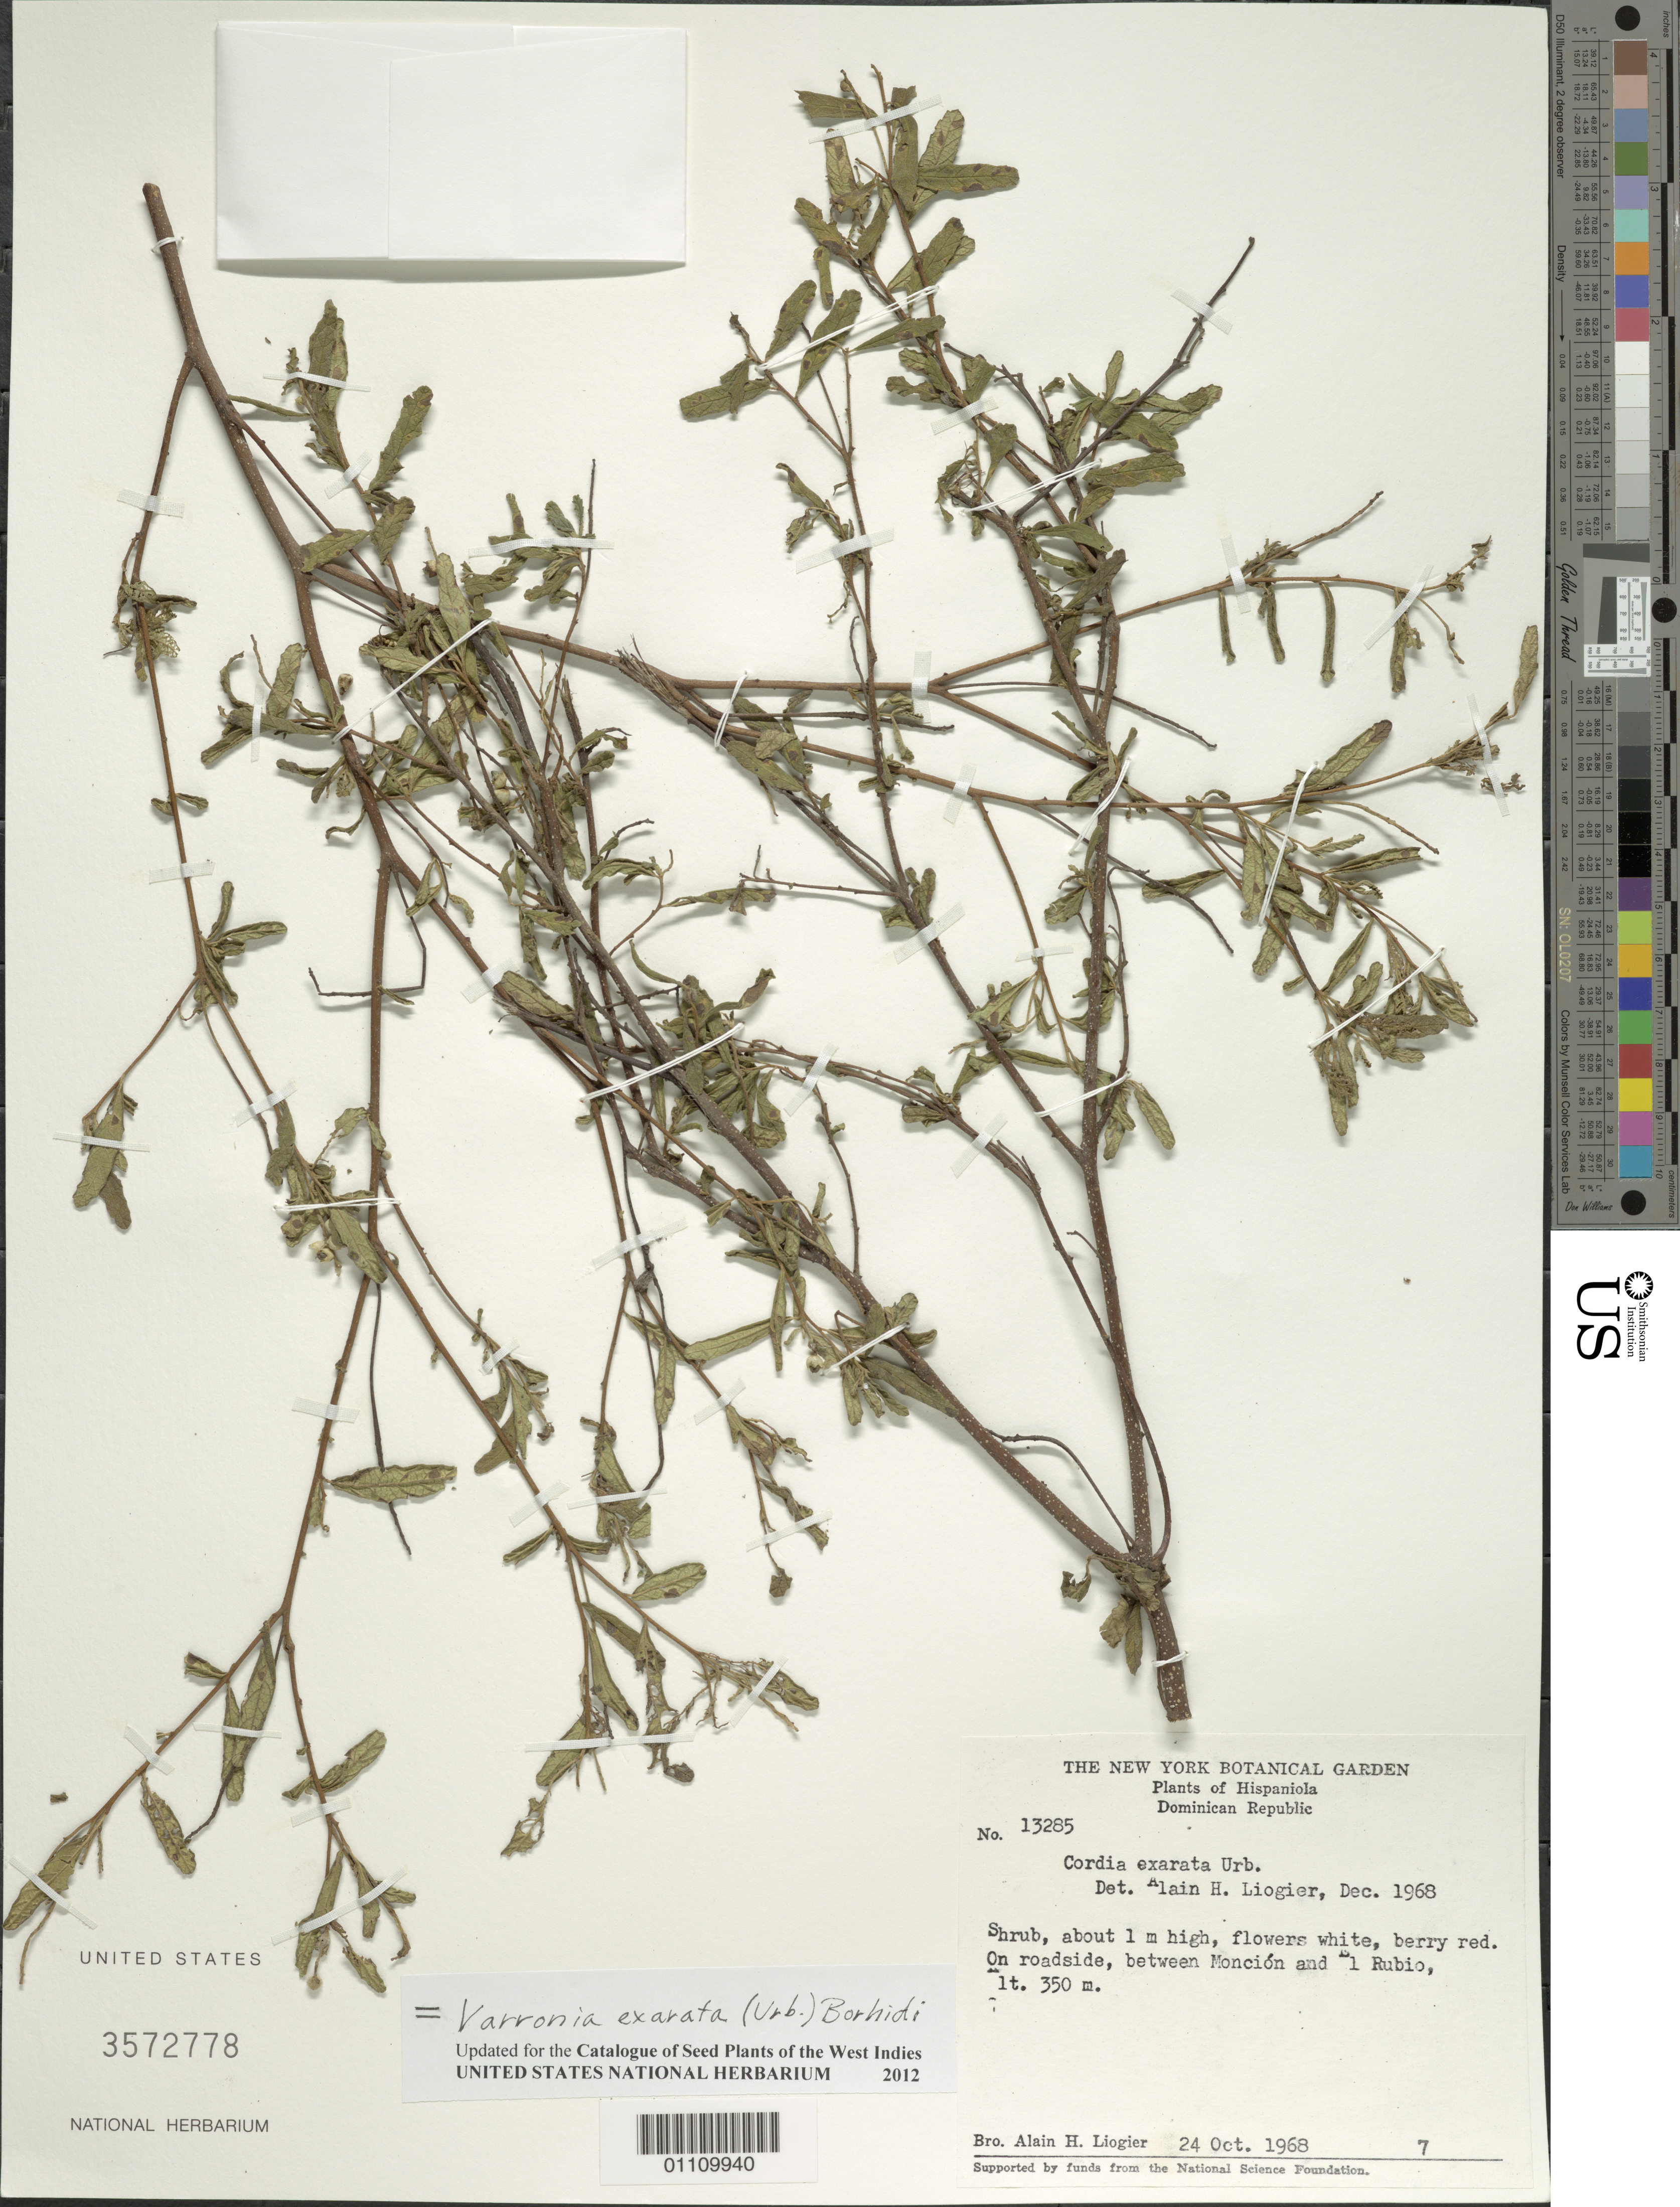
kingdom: Plantae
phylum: Tracheophyta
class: Magnoliopsida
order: Boraginales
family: Cordiaceae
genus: Varronia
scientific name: Varronia exarata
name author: (Urb.) Borhidi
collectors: A. H. Liogier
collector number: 13285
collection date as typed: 24 Oct 1968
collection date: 1968-10-24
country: Dominican Republic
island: Hispaniola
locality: Monción to El Rubio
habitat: On roadside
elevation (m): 350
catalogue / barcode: US 3572778